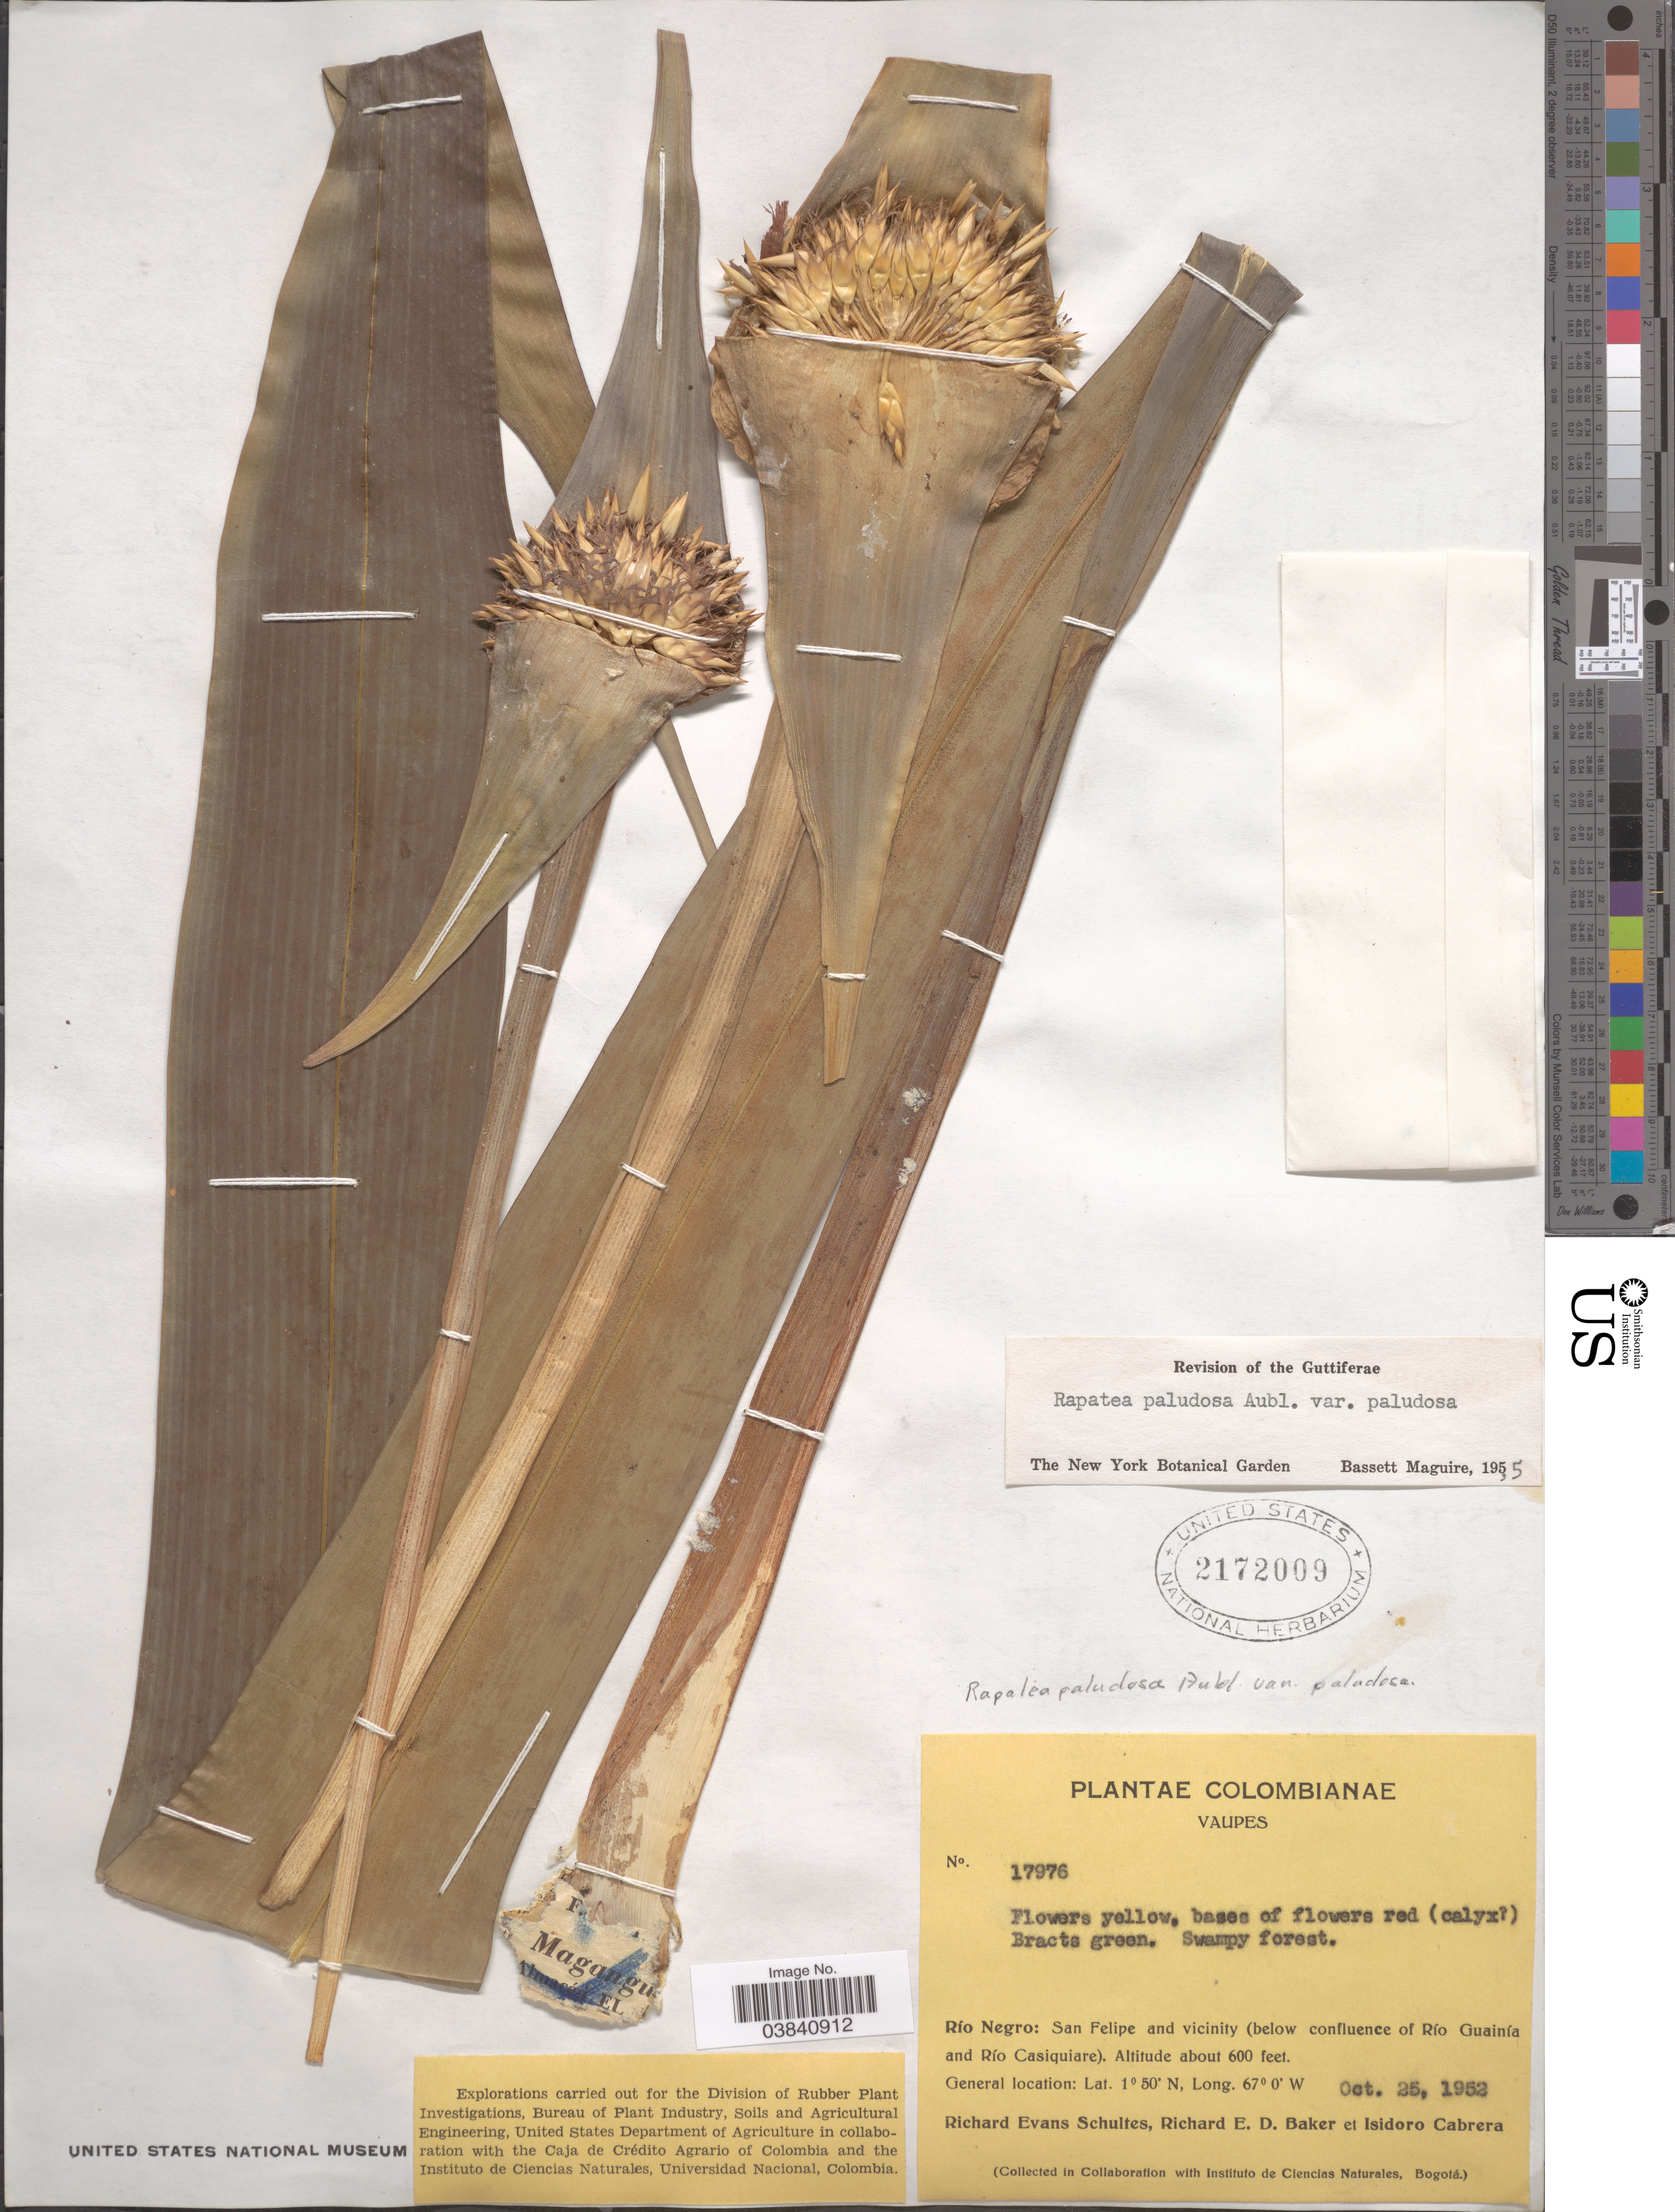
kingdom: Plantae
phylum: Tracheophyta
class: Liliopsida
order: Poales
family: Rapateaceae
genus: Rapatea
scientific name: Rapatea paludosa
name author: Aubl.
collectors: R. E. Schultes, R. E. D. Baker & I. Cabrera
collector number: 17976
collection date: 1952-10-25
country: Colombia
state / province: Vaupés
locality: Río Negro: San Felipe and vicinity (below confluence of Río Guainía and Rio Casiquiare).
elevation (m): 183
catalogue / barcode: US 2172009